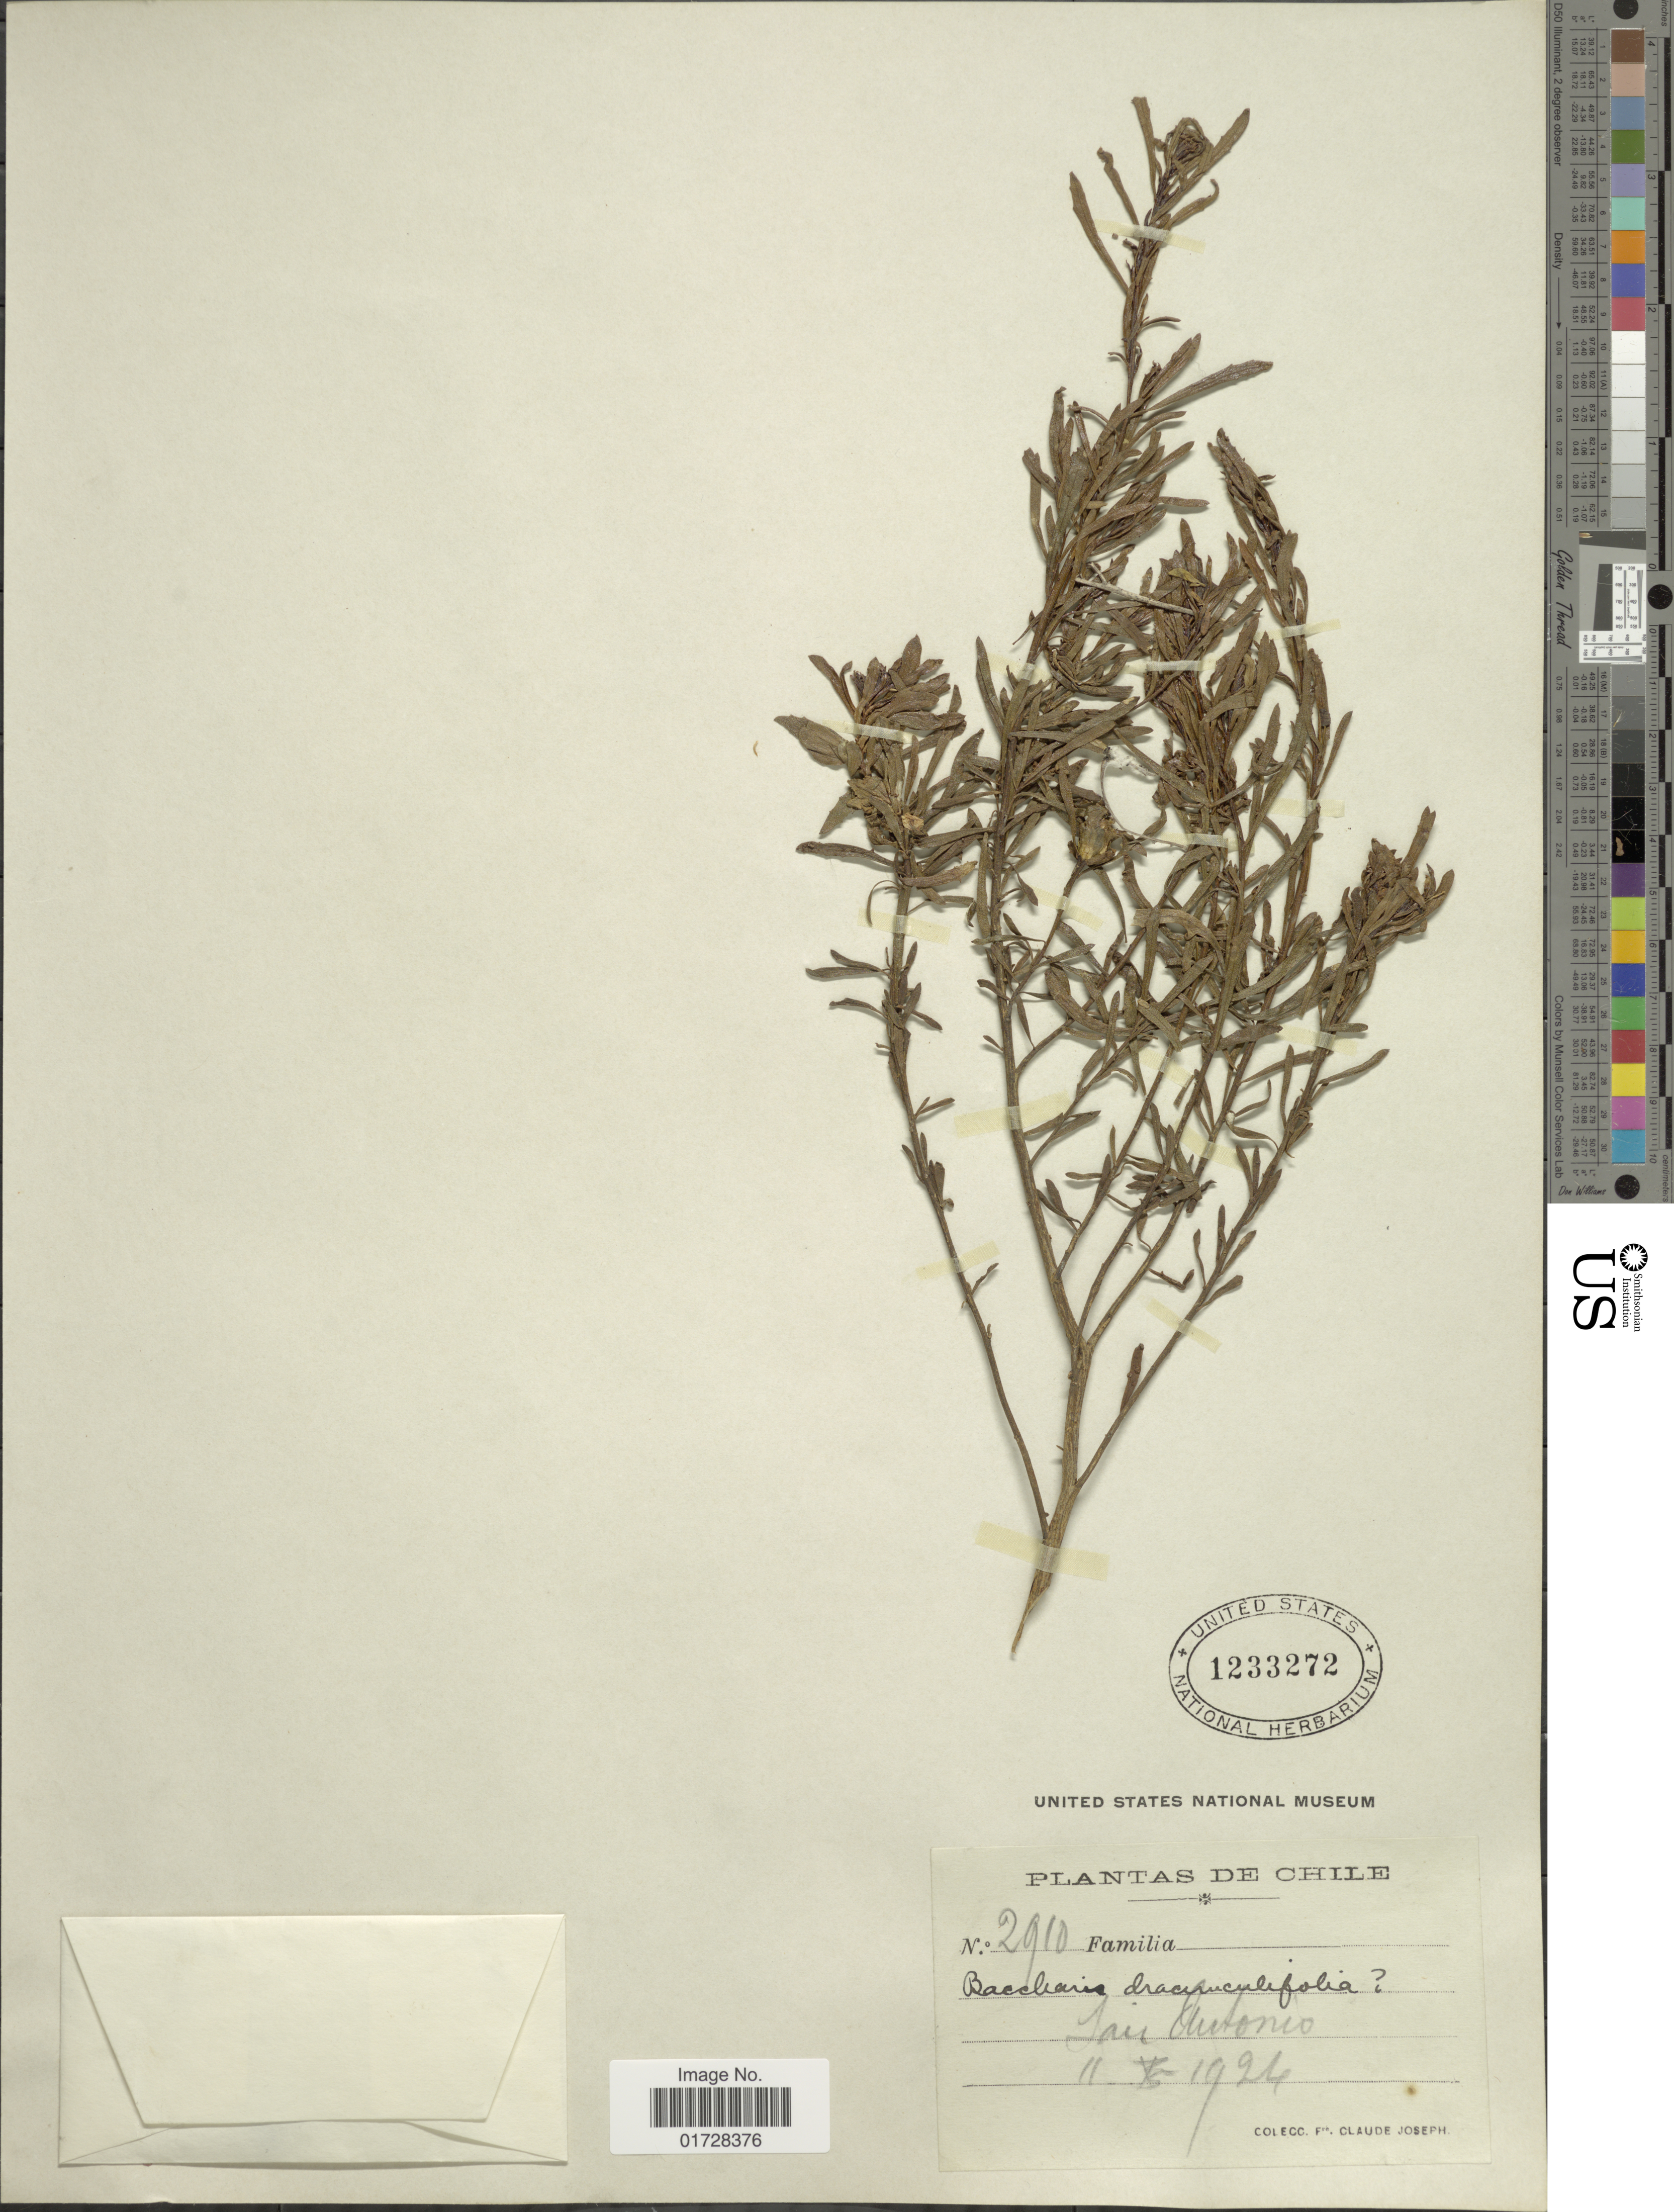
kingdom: Plantae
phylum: Tracheophyta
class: Magnoliopsida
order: Asterales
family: Asteraceae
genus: Baccharis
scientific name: Baccharis sp.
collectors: Bro. Claude-Joseph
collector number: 2910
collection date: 1924-11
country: Chile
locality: San Antonio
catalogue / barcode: US 1233272